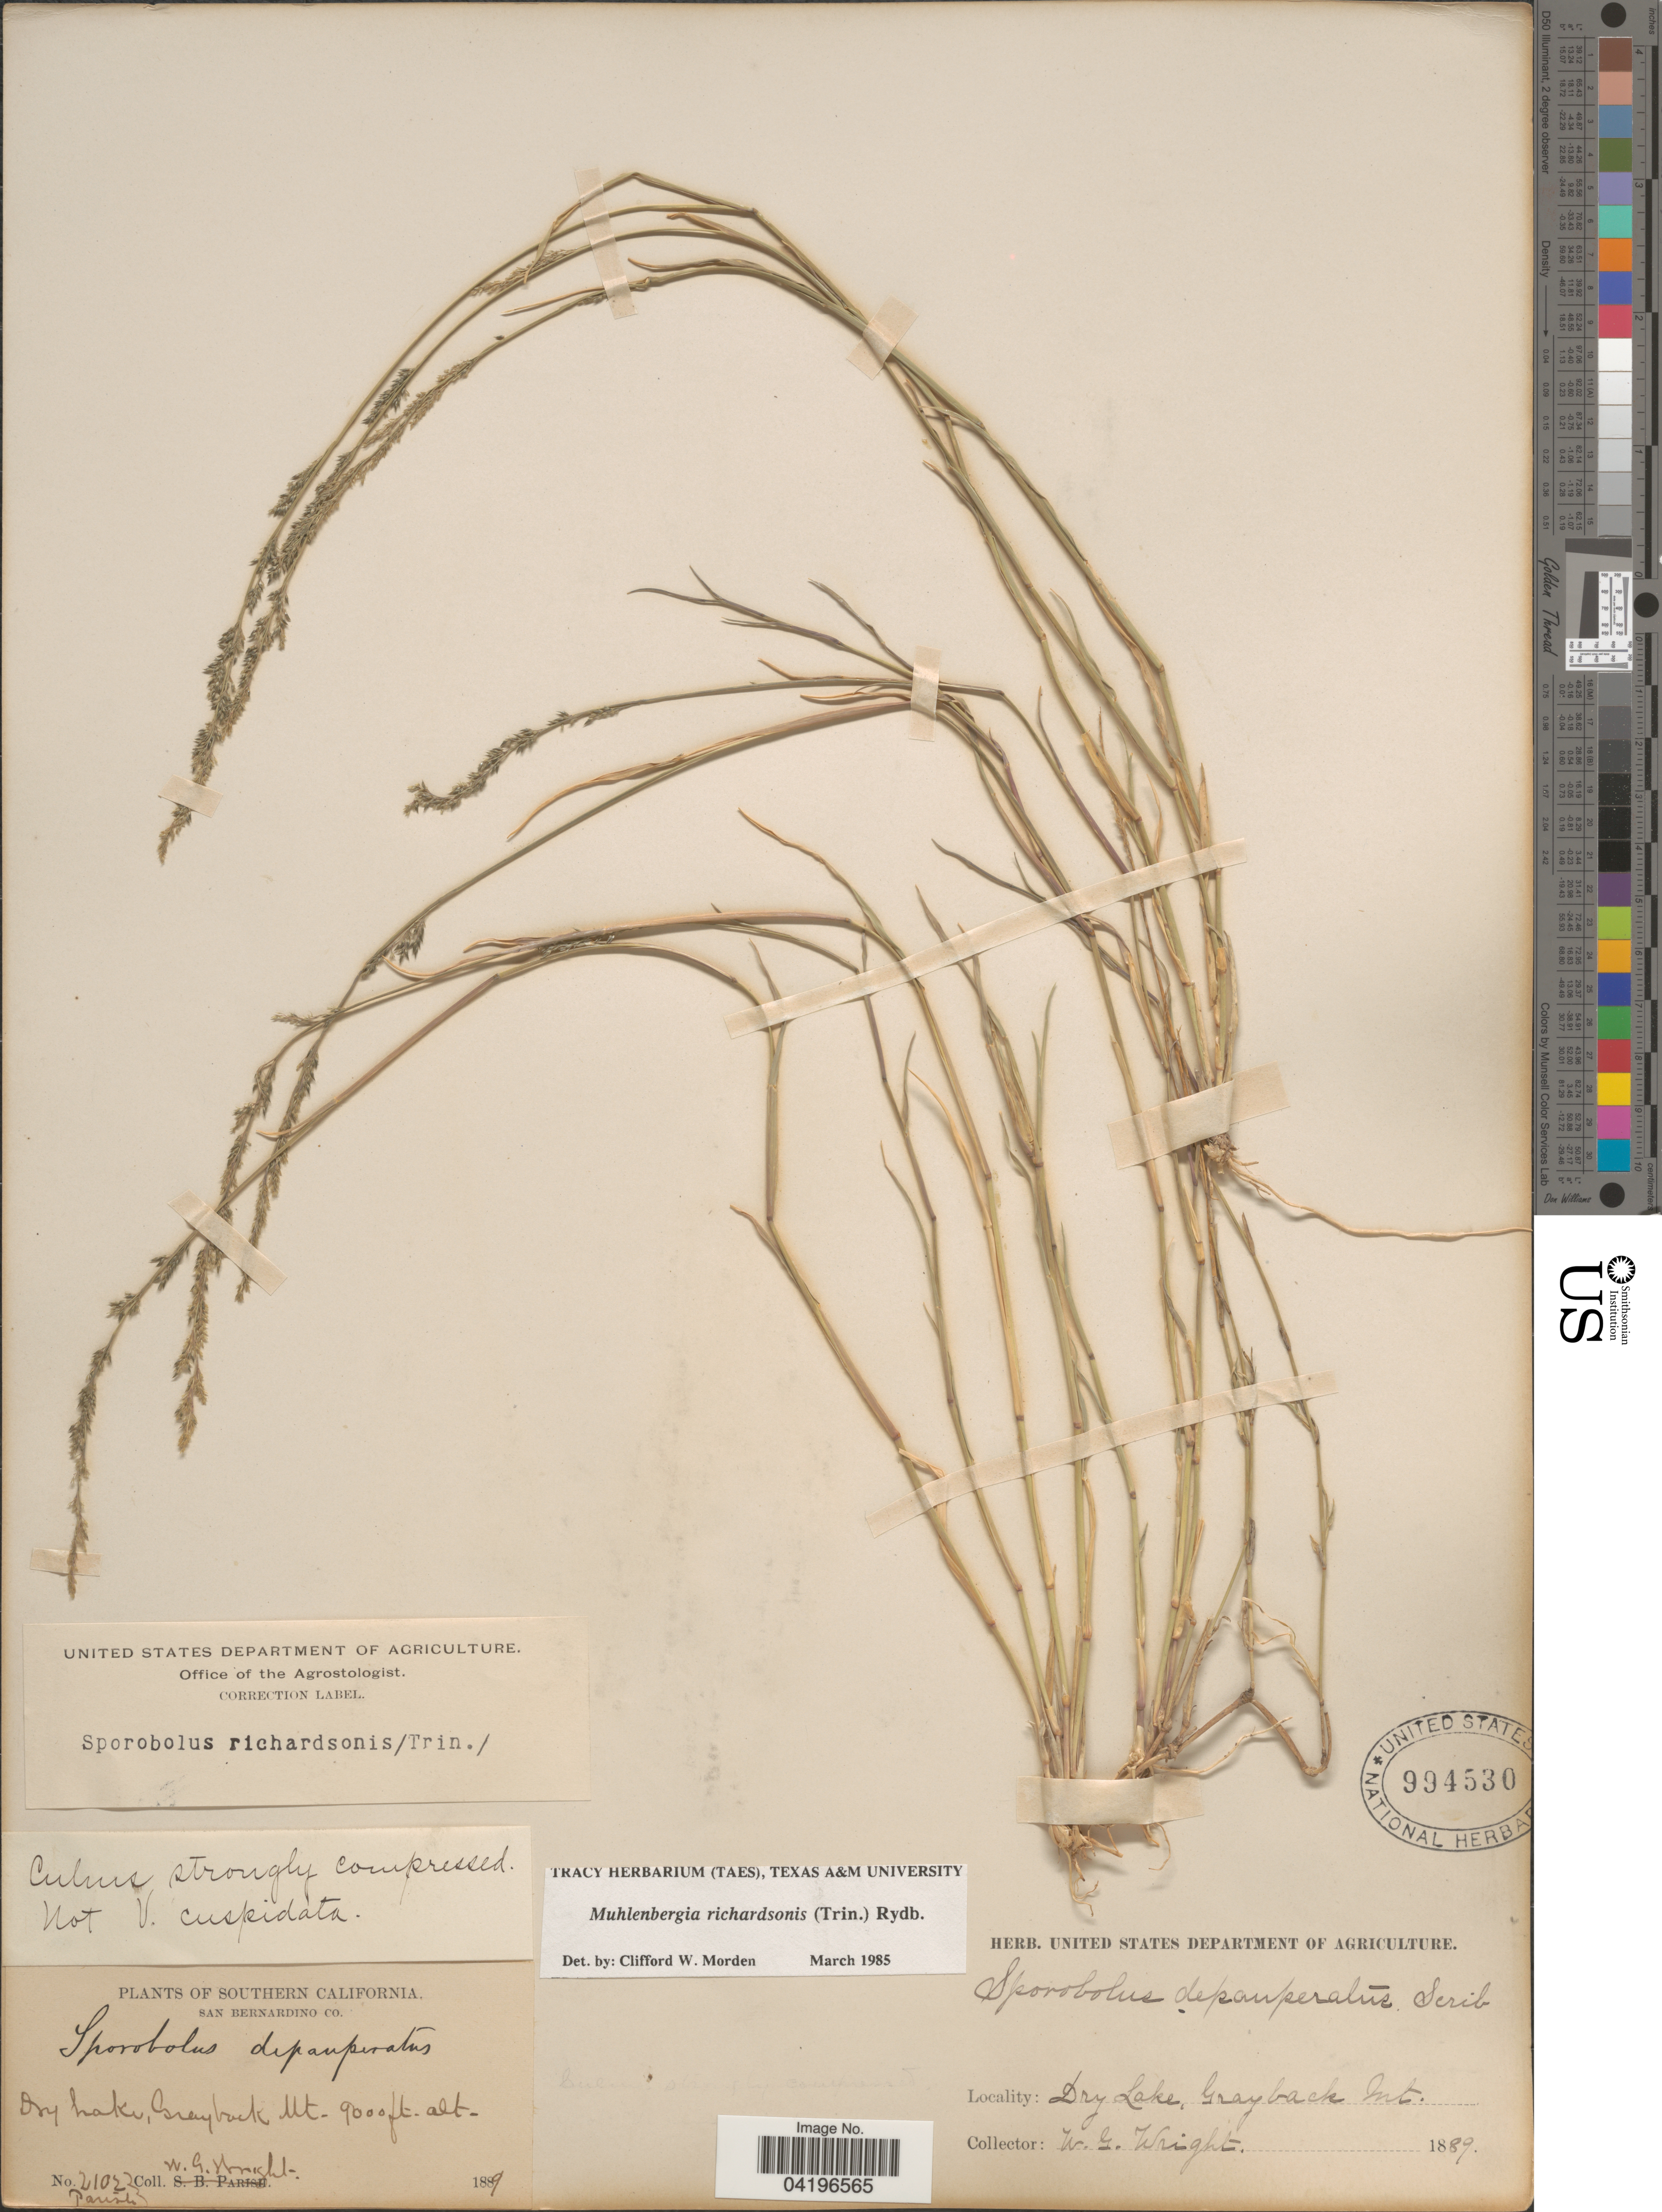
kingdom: Plantae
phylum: Tracheophyta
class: Liliopsida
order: Poales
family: Poaceae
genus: Muhlenbergia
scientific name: Muhlenbergia richardsonis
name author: (Trin.) Rydb.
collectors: W. G. Wright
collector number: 2102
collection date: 1889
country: United States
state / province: California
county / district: San Bernardino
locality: Southern California. San Bernardino Co. Dry Lake, Grayback Mt.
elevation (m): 2743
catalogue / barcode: US 994530